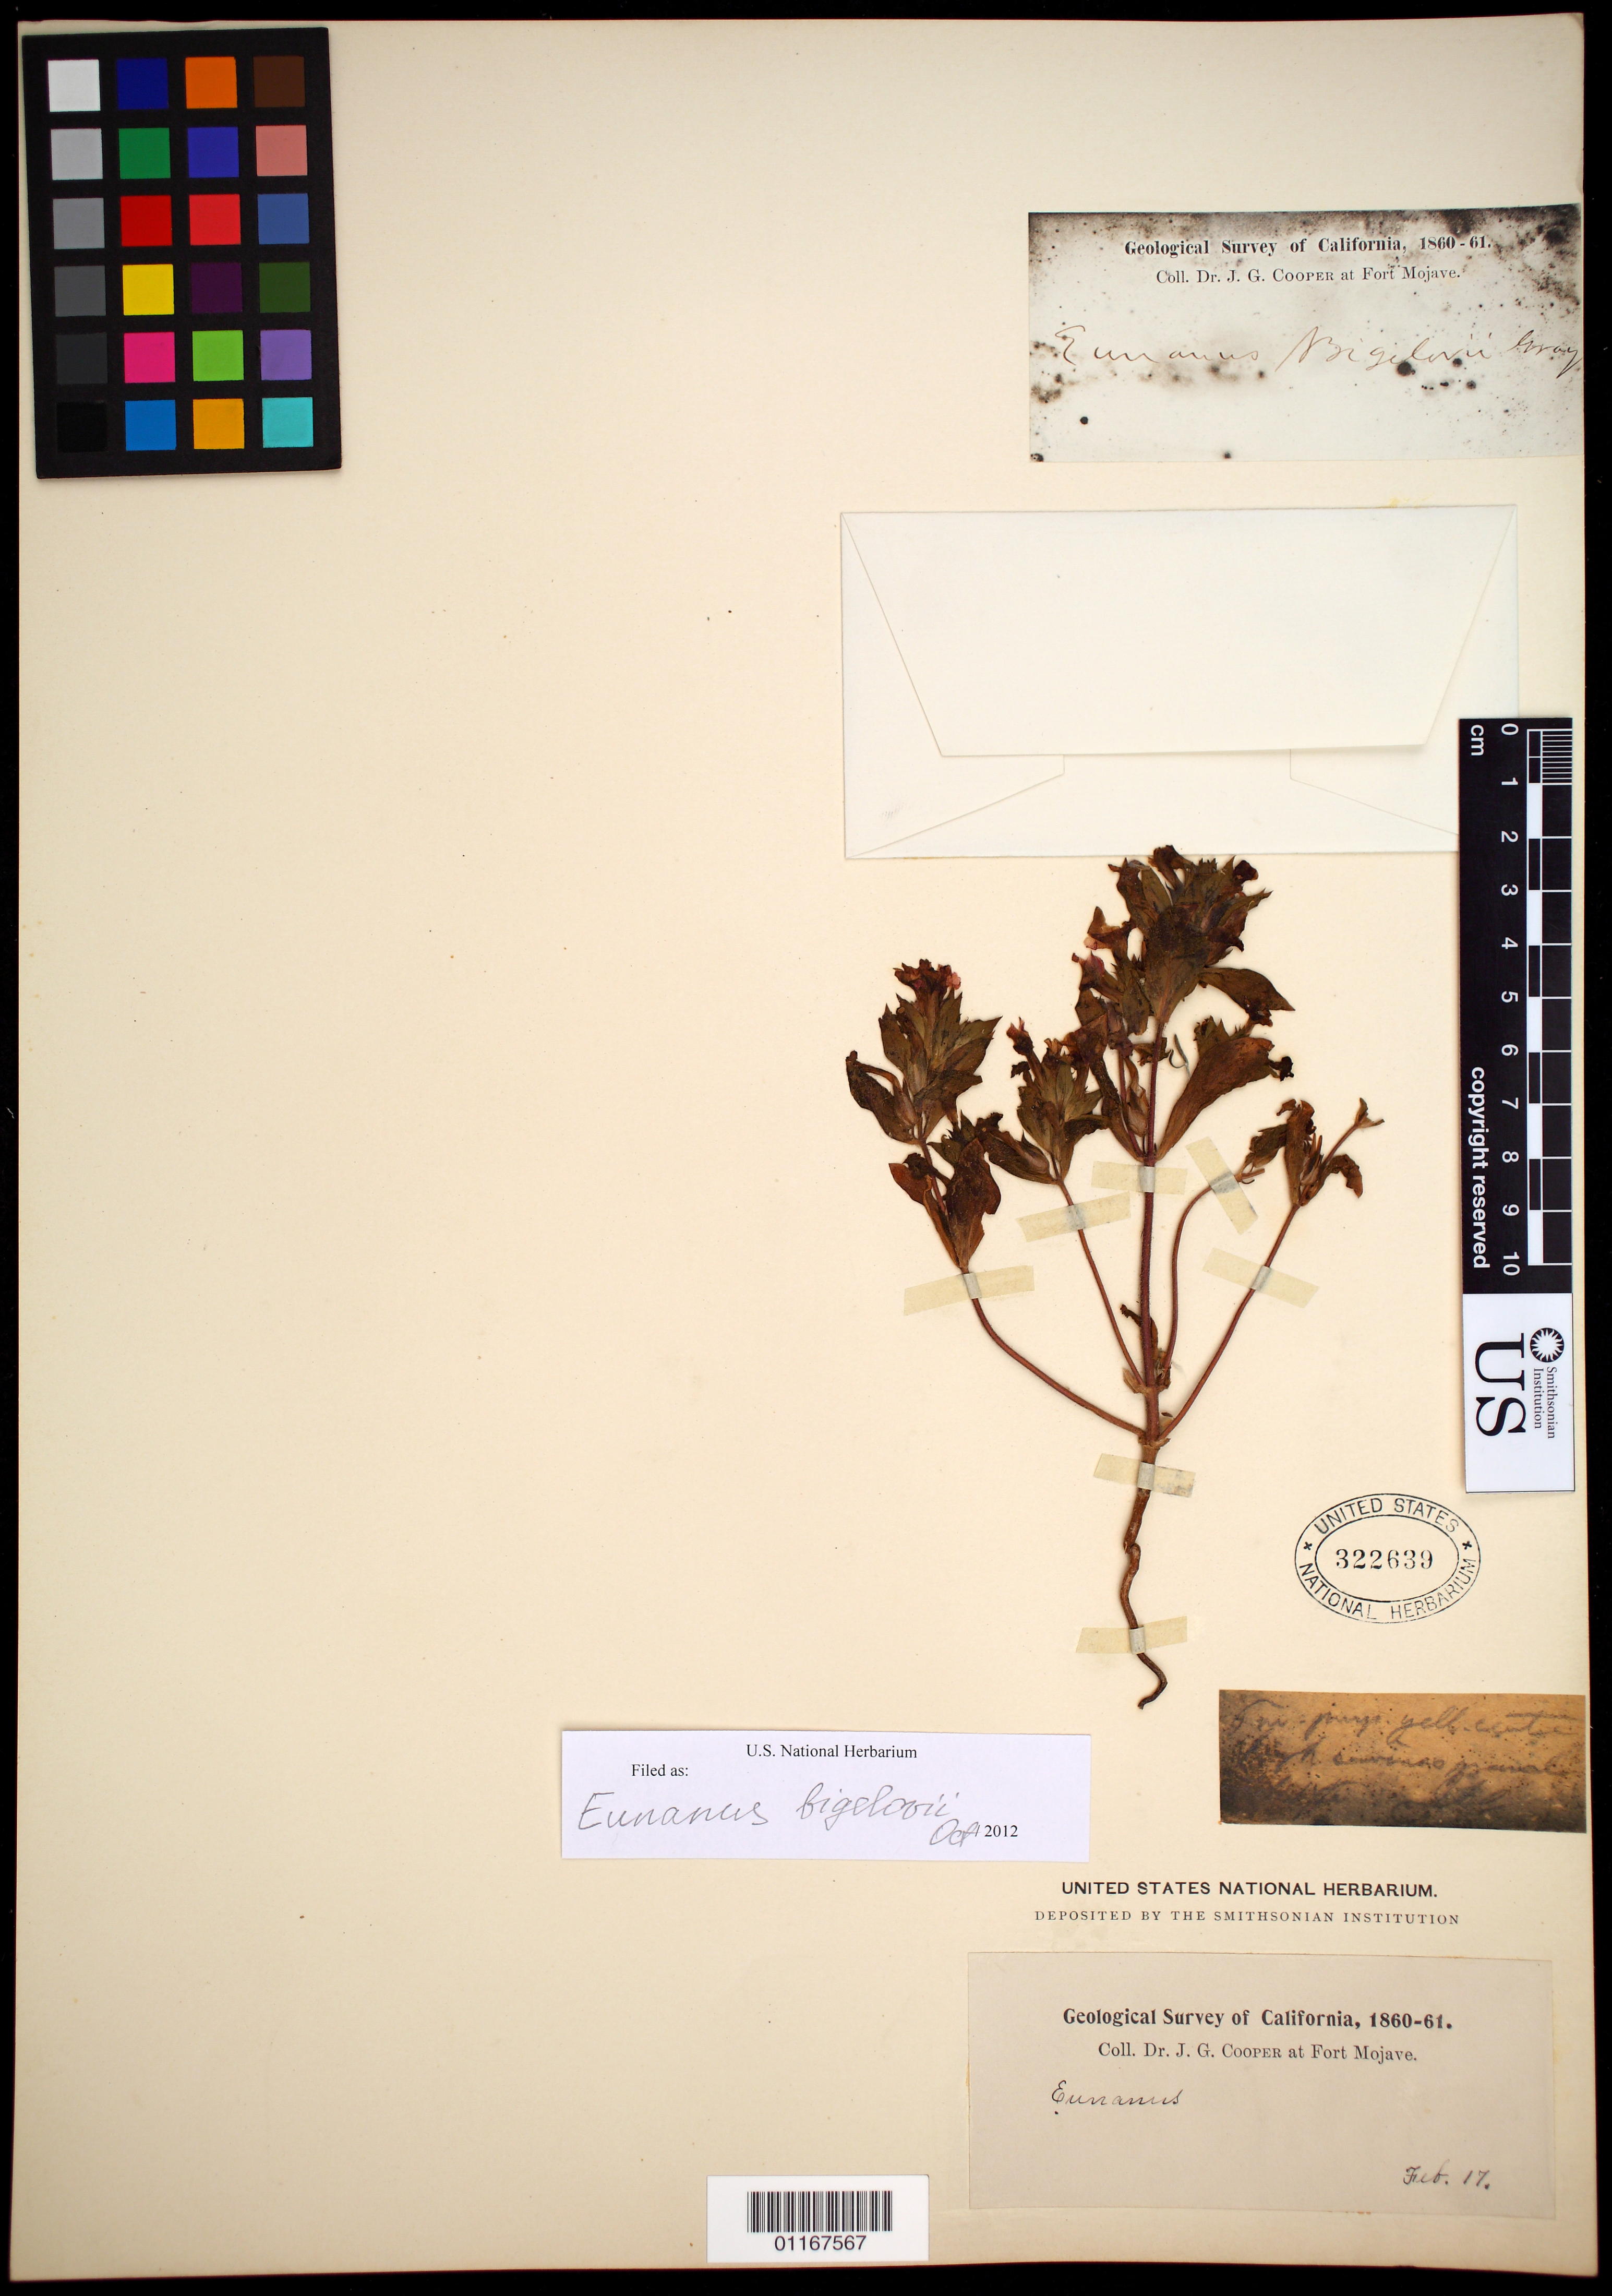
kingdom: Plantae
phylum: Tracheophyta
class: Magnoliopsida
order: Lamiales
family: Phrymaceae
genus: Eunanus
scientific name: Eunanus bigelovii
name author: A. Gray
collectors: J. G. Cooper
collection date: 1860-02-17 or 1861-02-17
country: United States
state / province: California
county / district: San Bernardino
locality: at Fort Mojave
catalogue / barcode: US 322639